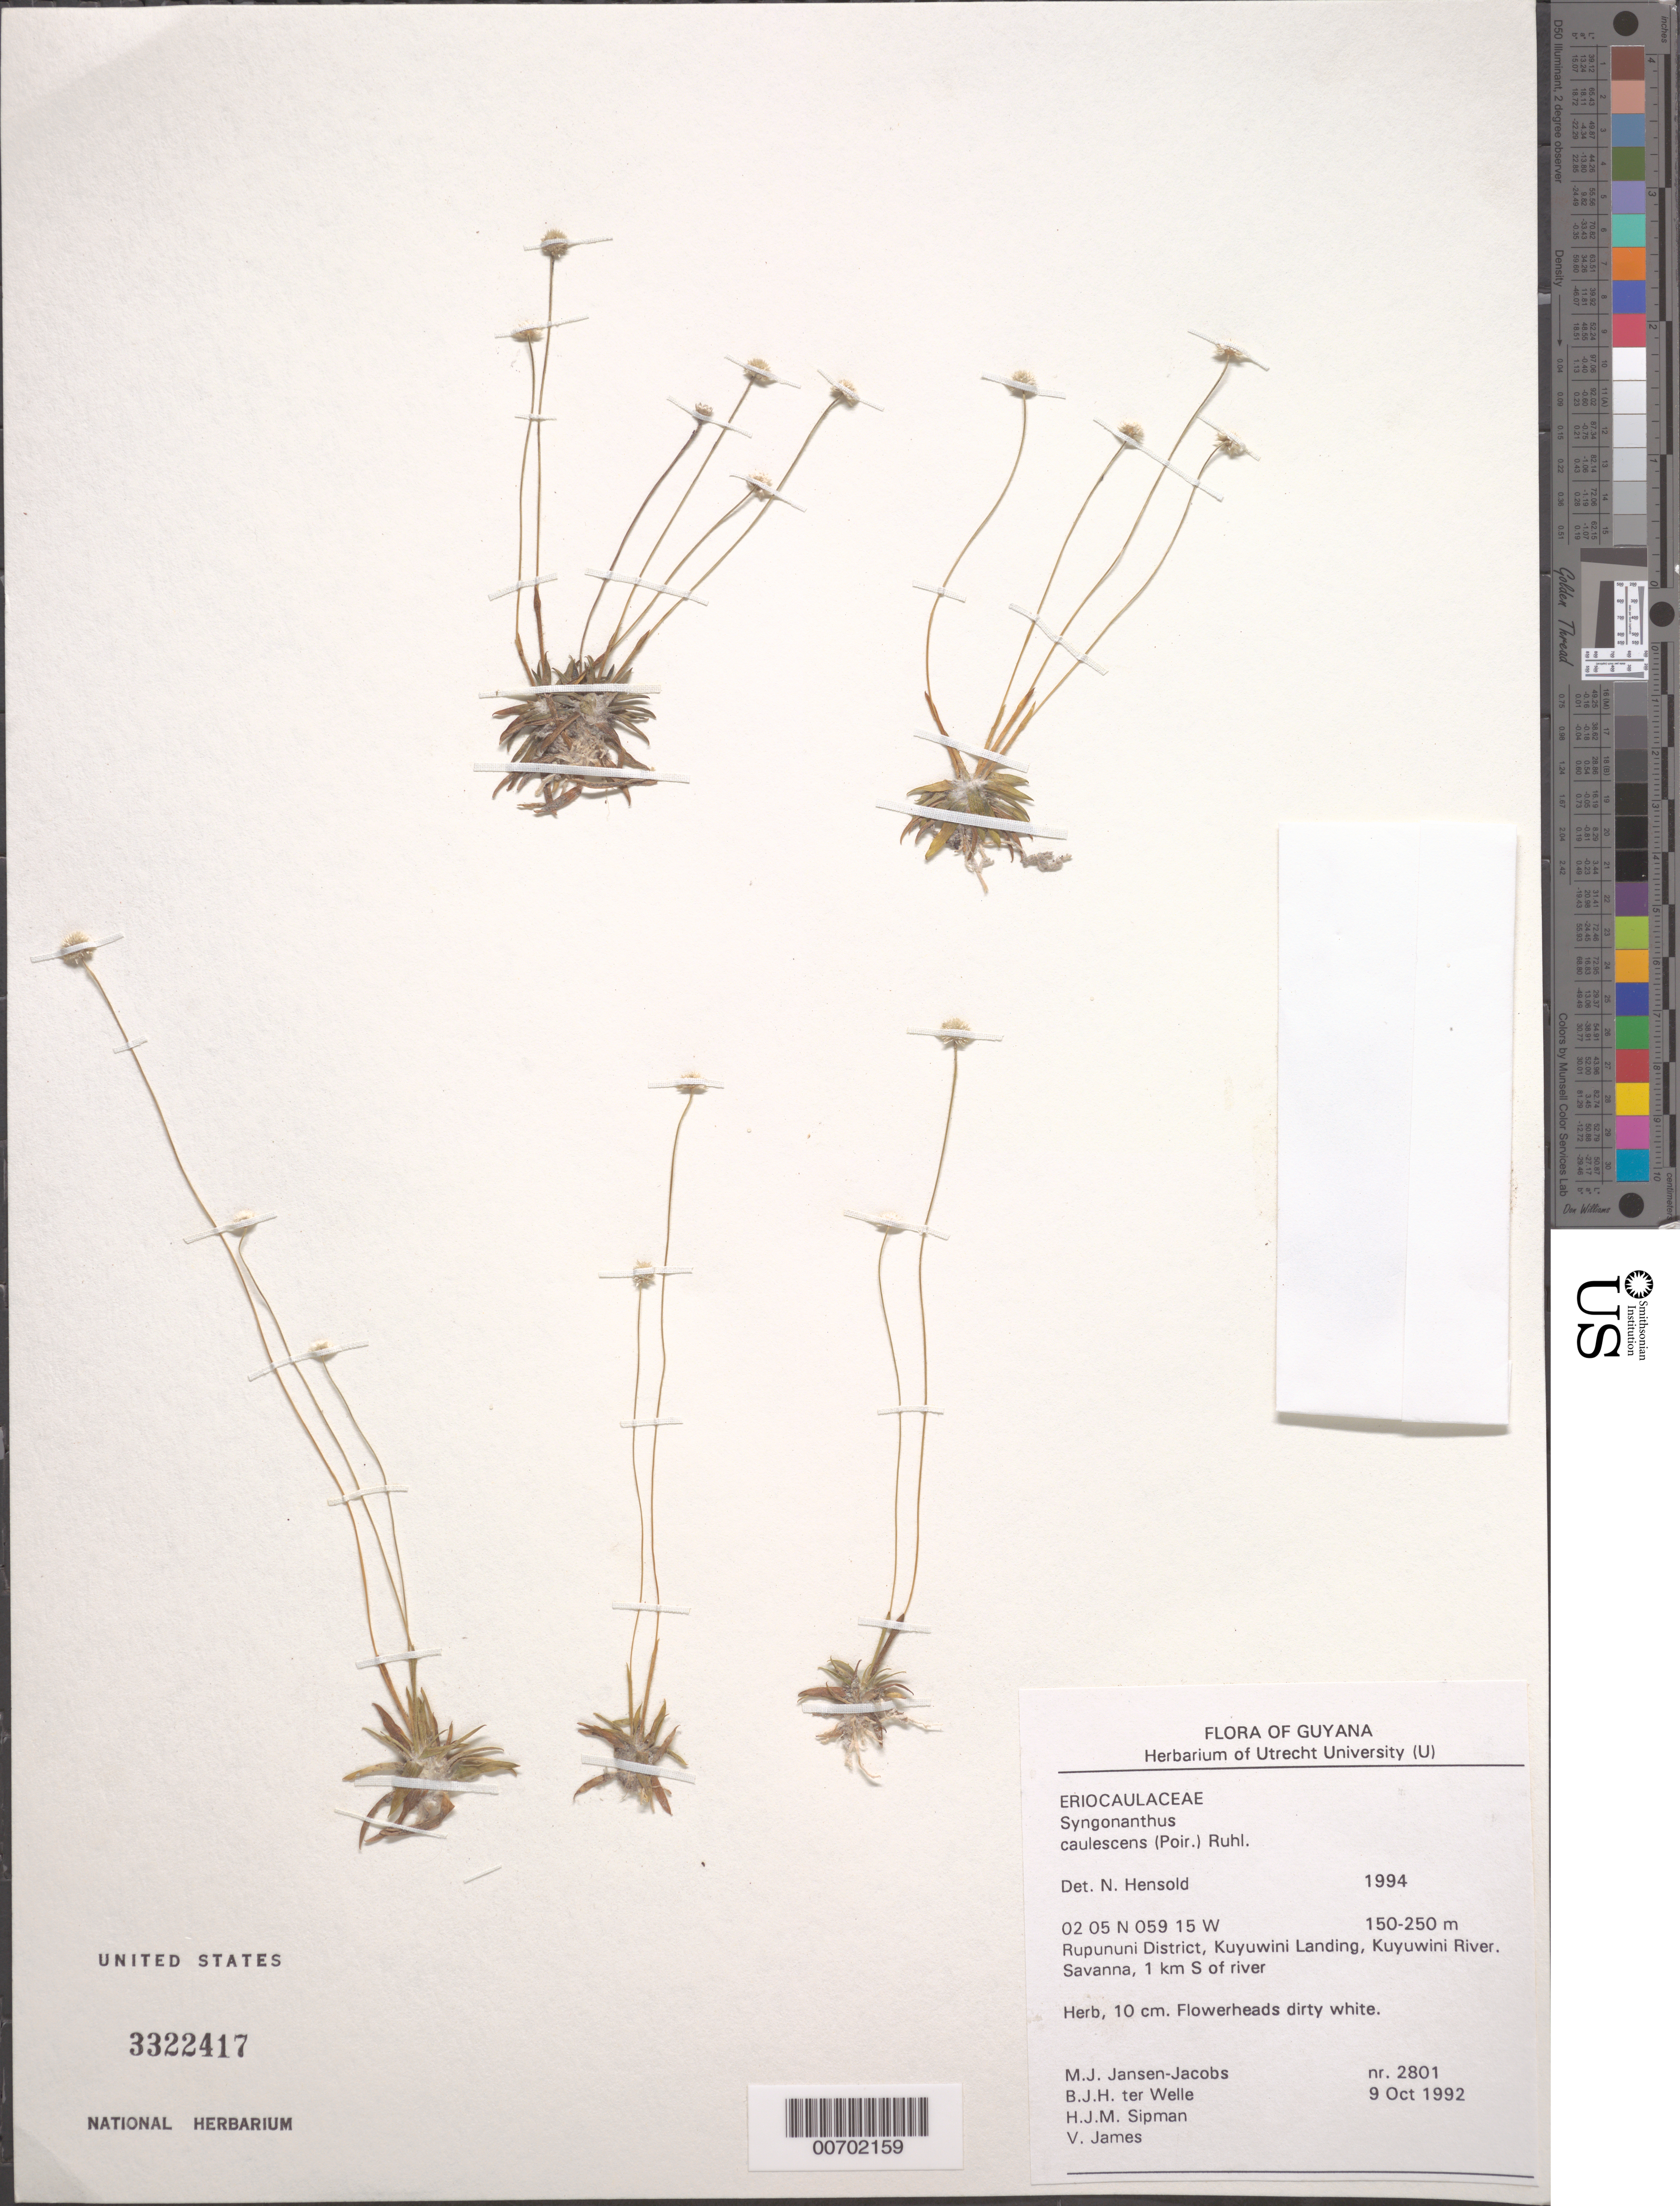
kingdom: Plantae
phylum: Tracheophyta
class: Liliopsida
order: Poales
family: Eriocaulaceae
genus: Syngonanthus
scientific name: Syngonanthus caulescens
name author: (Poir.) Ruhland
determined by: Hensold, N.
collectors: M. J. Jansen-Jacobs, B. Welle, H. J. M. Sipman & V. James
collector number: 2801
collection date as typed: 9-Oct-92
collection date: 1992-10-09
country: Guyana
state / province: U. Takutu-U. Essequibo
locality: Kuyuwini Landing, Kuyuwini River, Rupununi District; 1 km south of River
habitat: Savanna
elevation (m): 150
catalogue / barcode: US 3322417